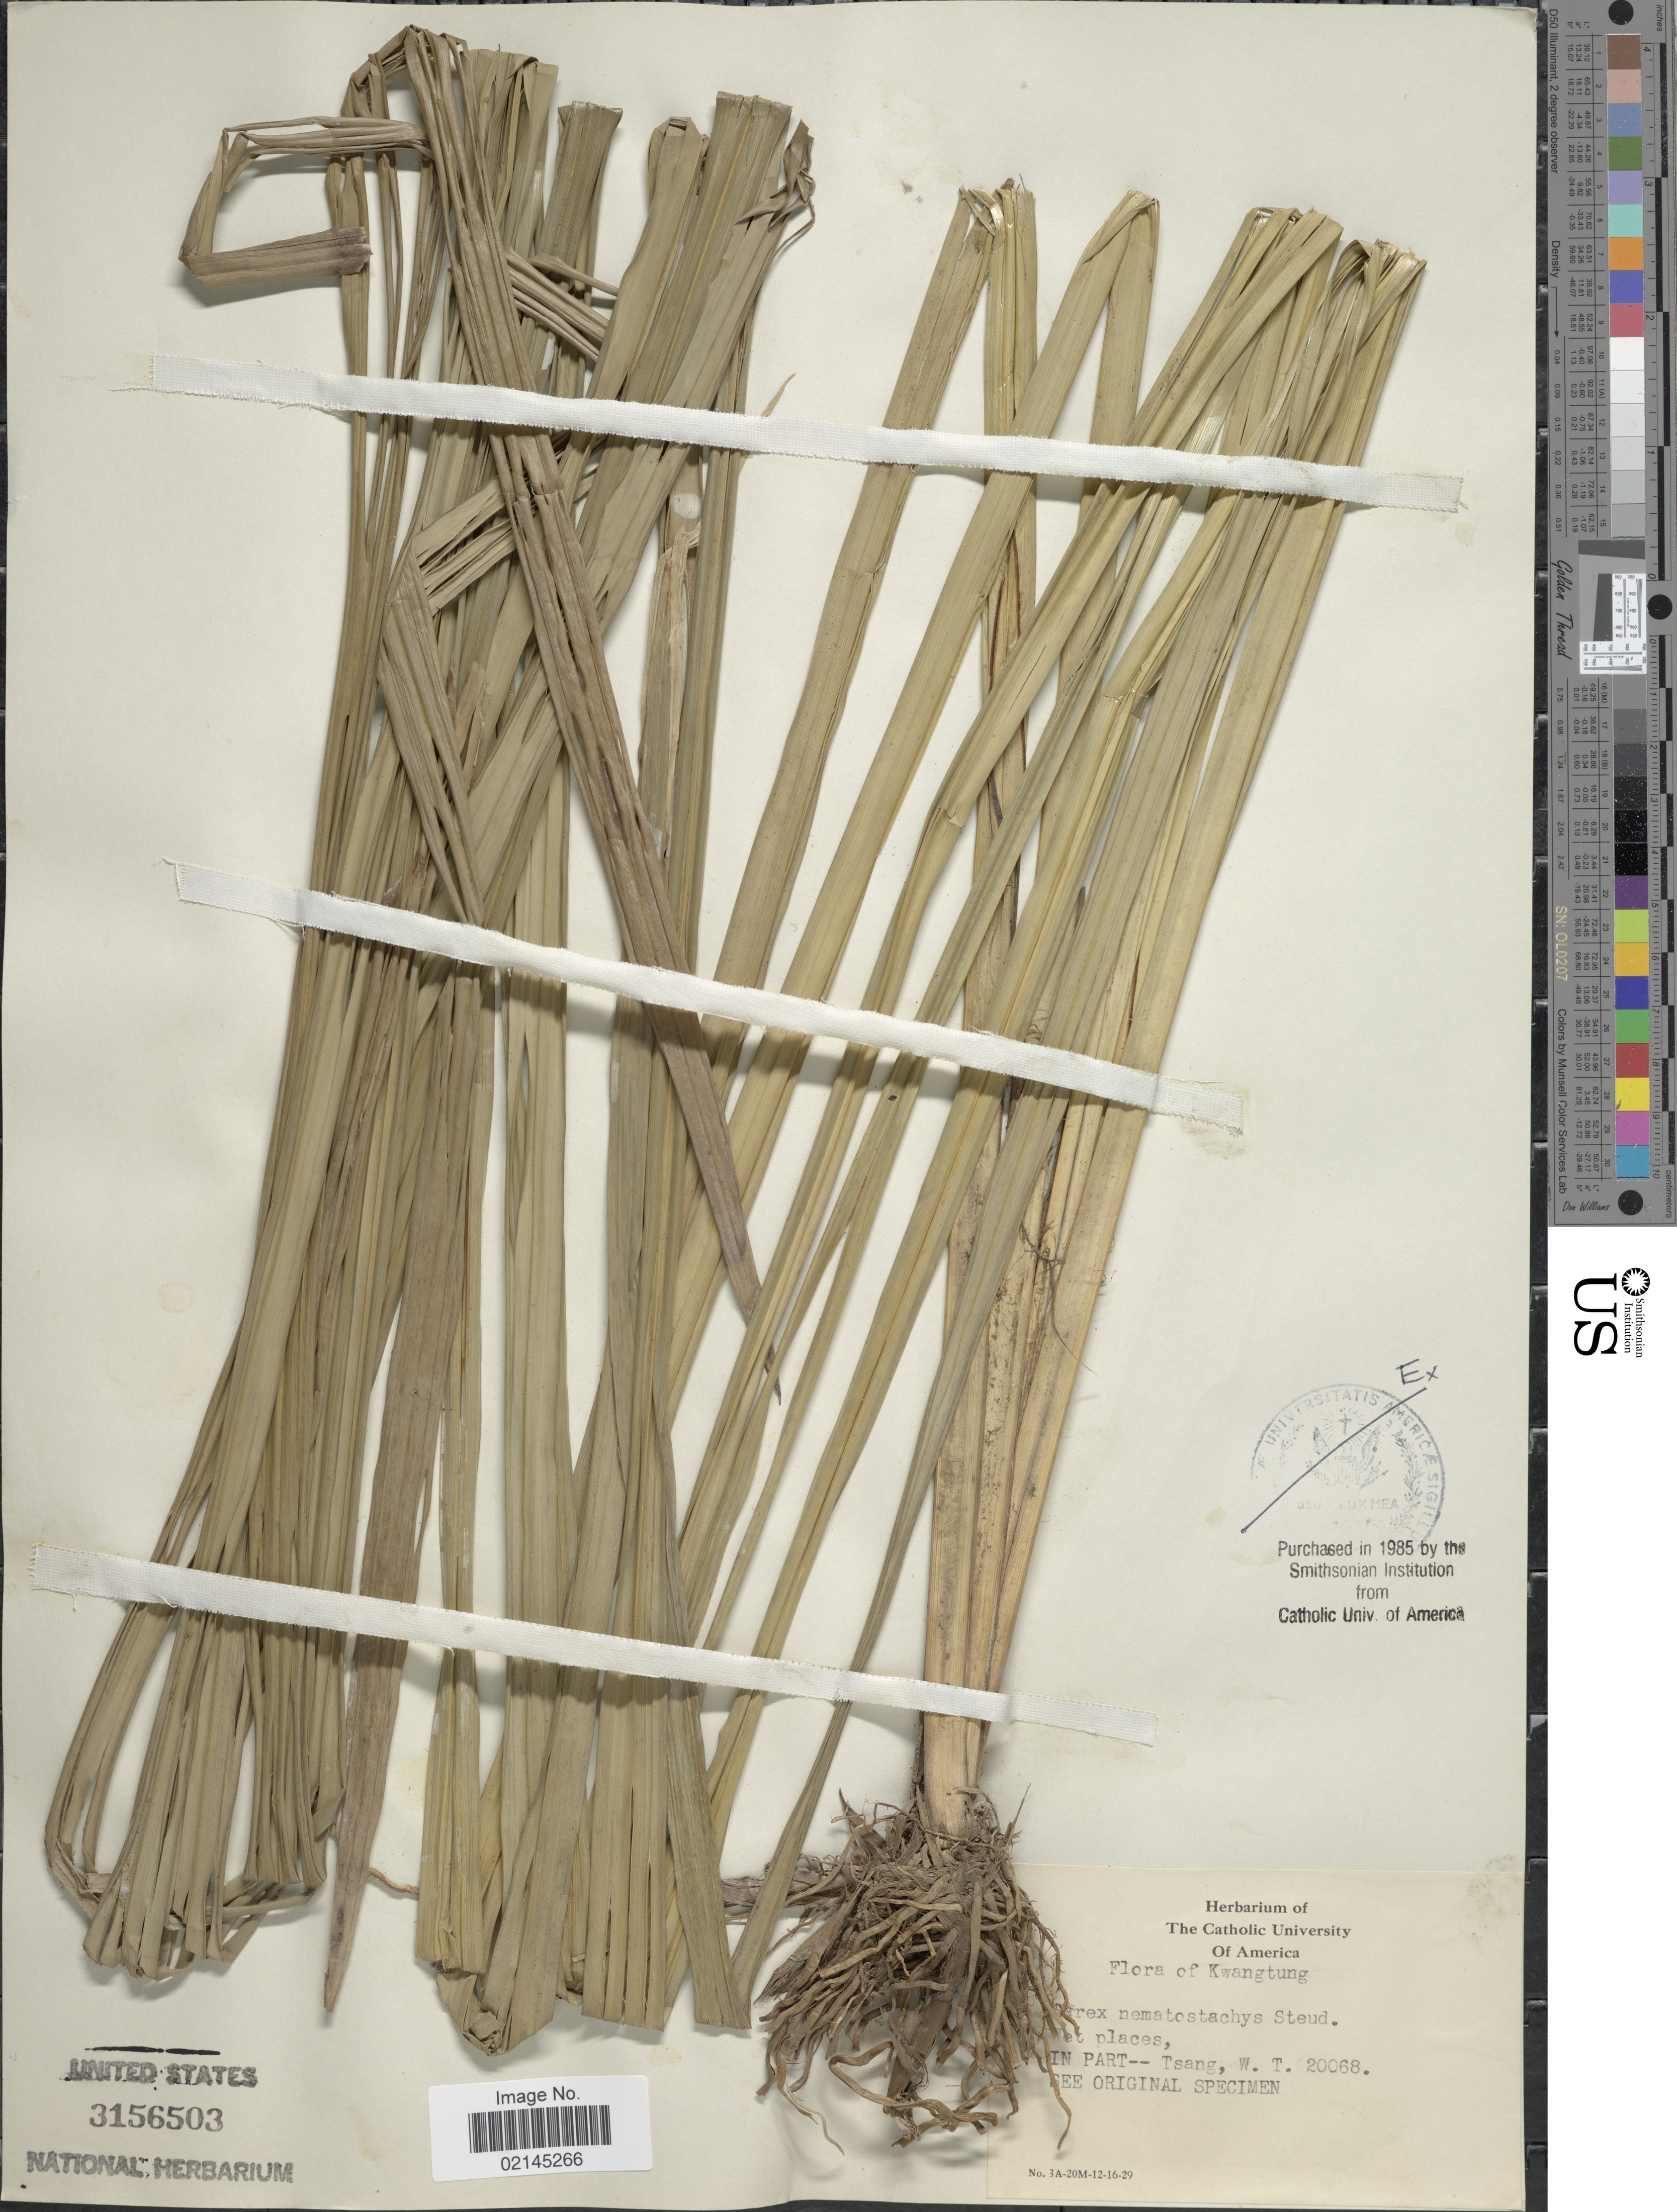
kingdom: Plantae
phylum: Tracheophyta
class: Liliopsida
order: Poales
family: Cyperaceae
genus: Carex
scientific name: Carex nemostachys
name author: Steud.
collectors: W. T. Tsang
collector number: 20068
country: China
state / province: Guangdong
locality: Kwangtung.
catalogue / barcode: US 3156503